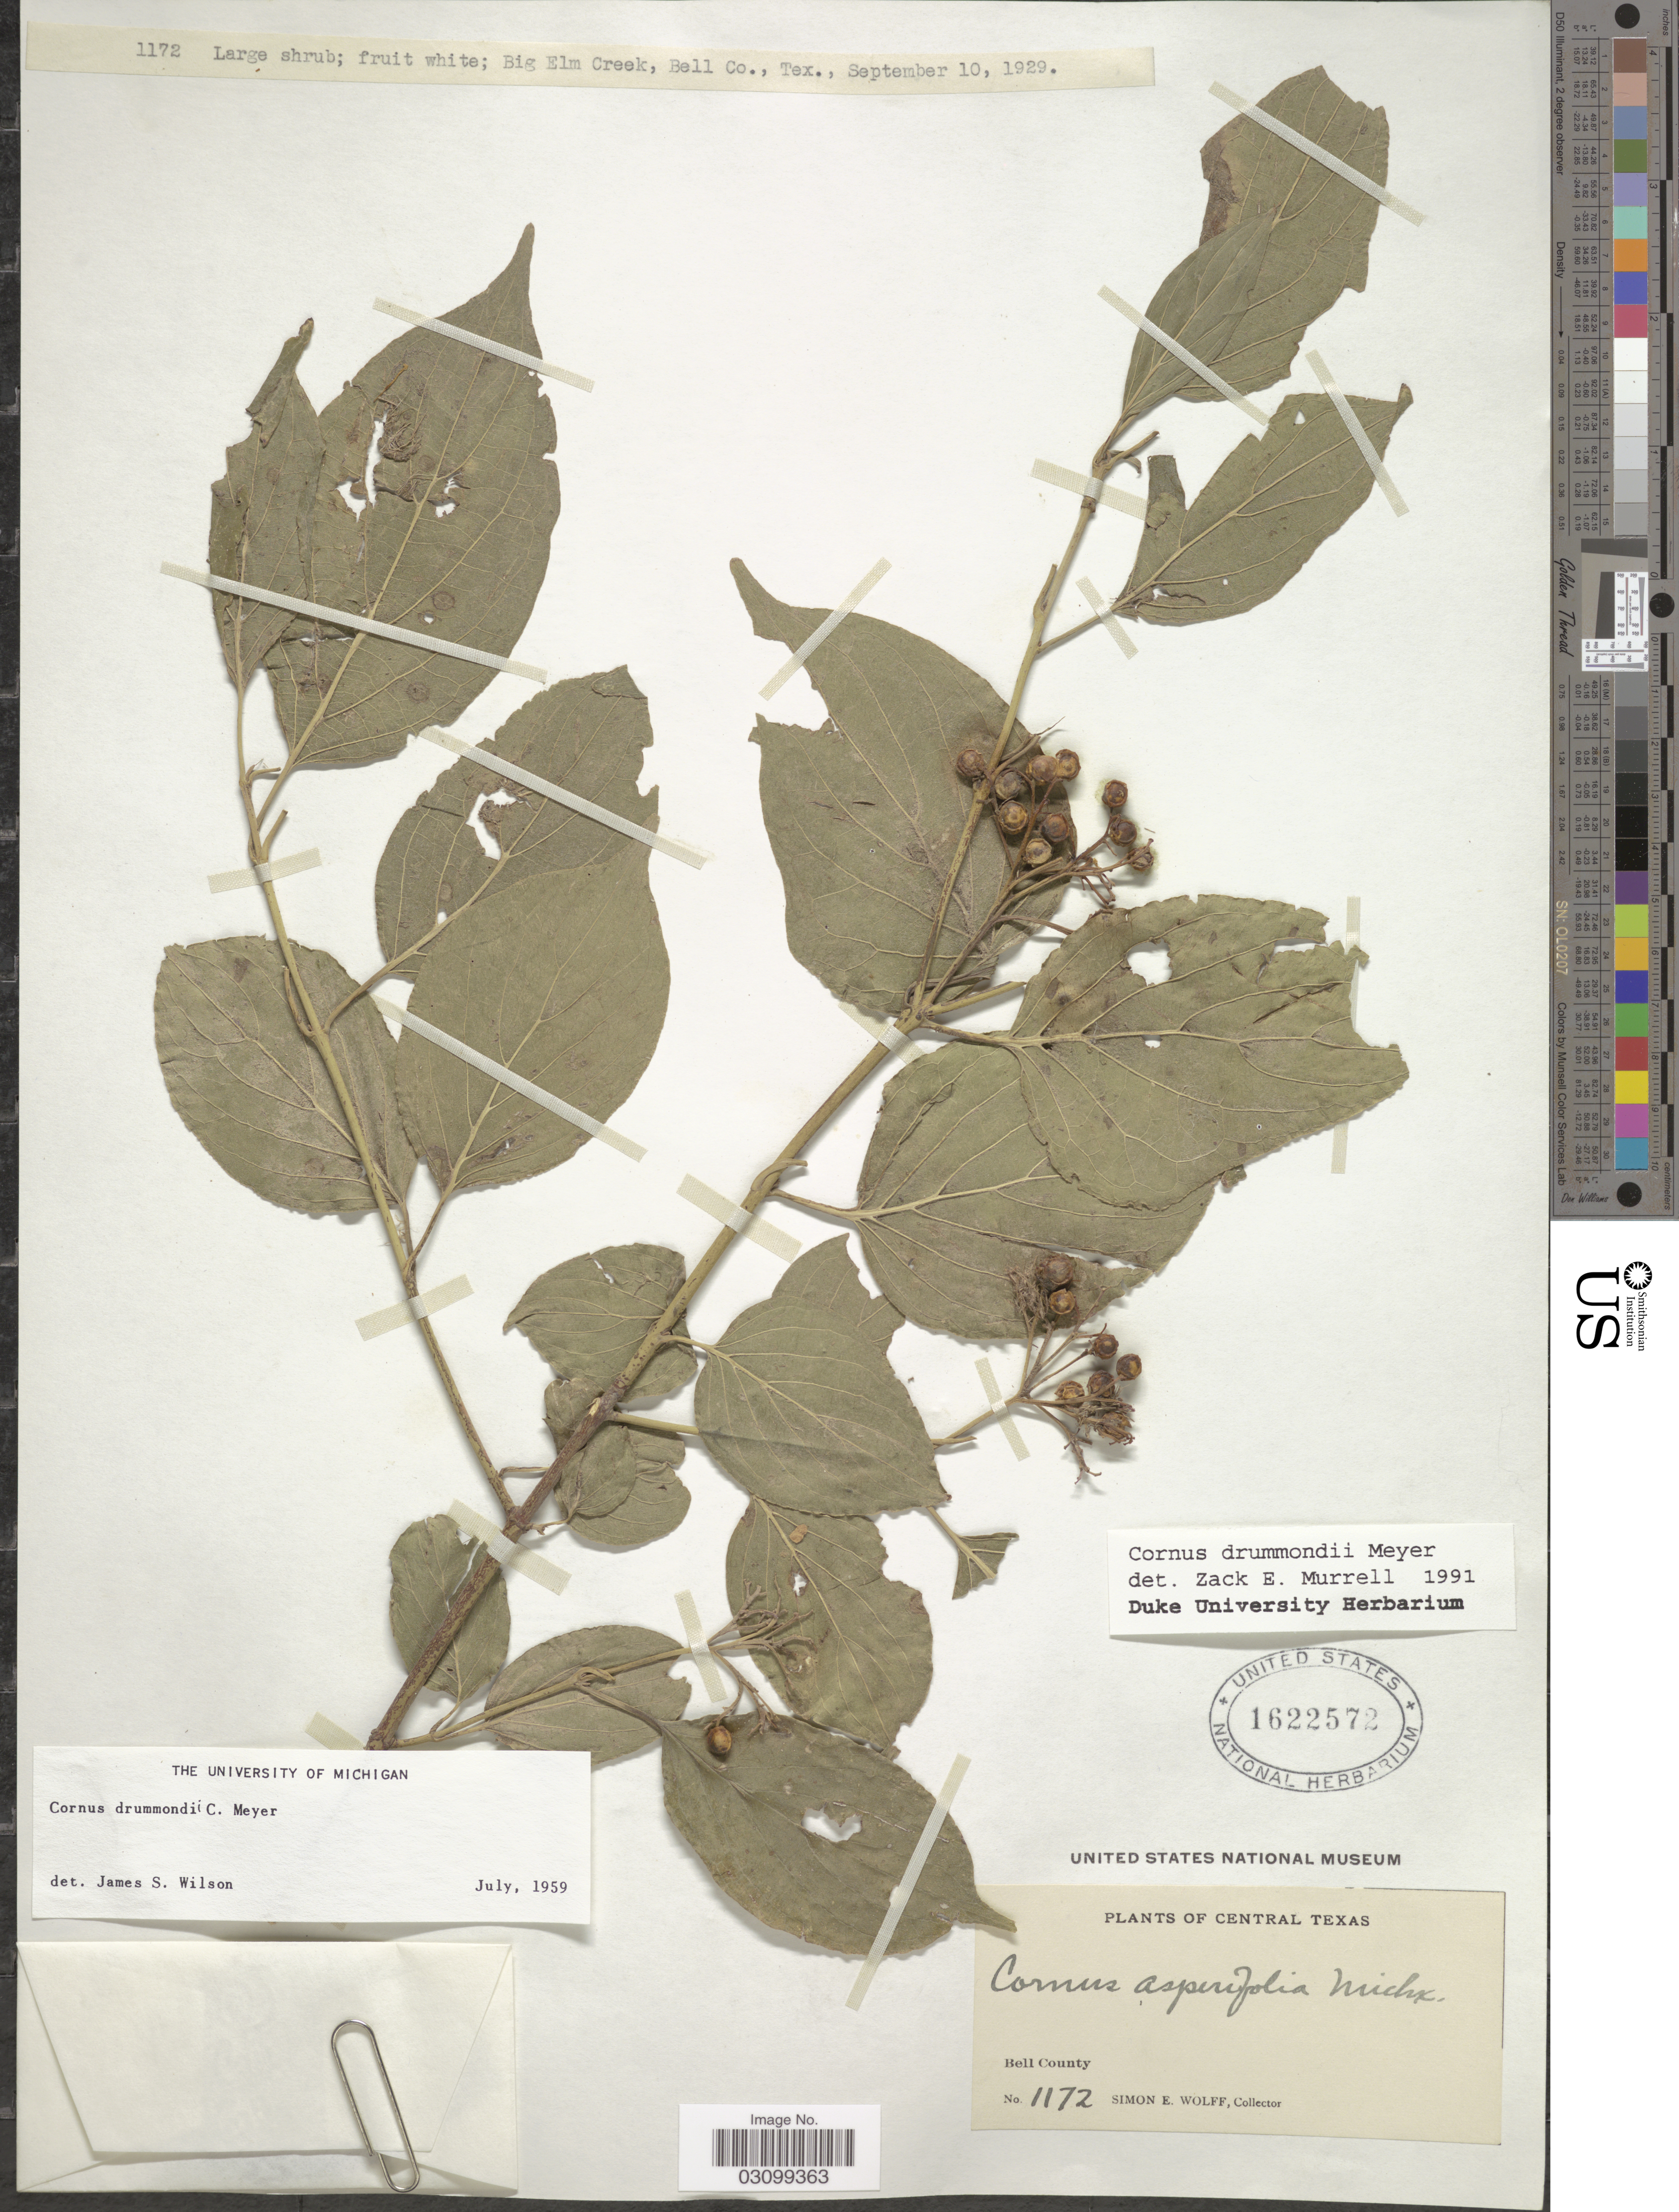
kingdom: Plantae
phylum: Tracheophyta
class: Magnoliopsida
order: Cornales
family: Cornaceae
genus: Cornus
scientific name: Cornus drummondii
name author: C.A. Mey.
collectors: S. E. Wolff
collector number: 1172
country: United States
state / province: Texas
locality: Central Texas. Bell County.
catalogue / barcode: US 1622572